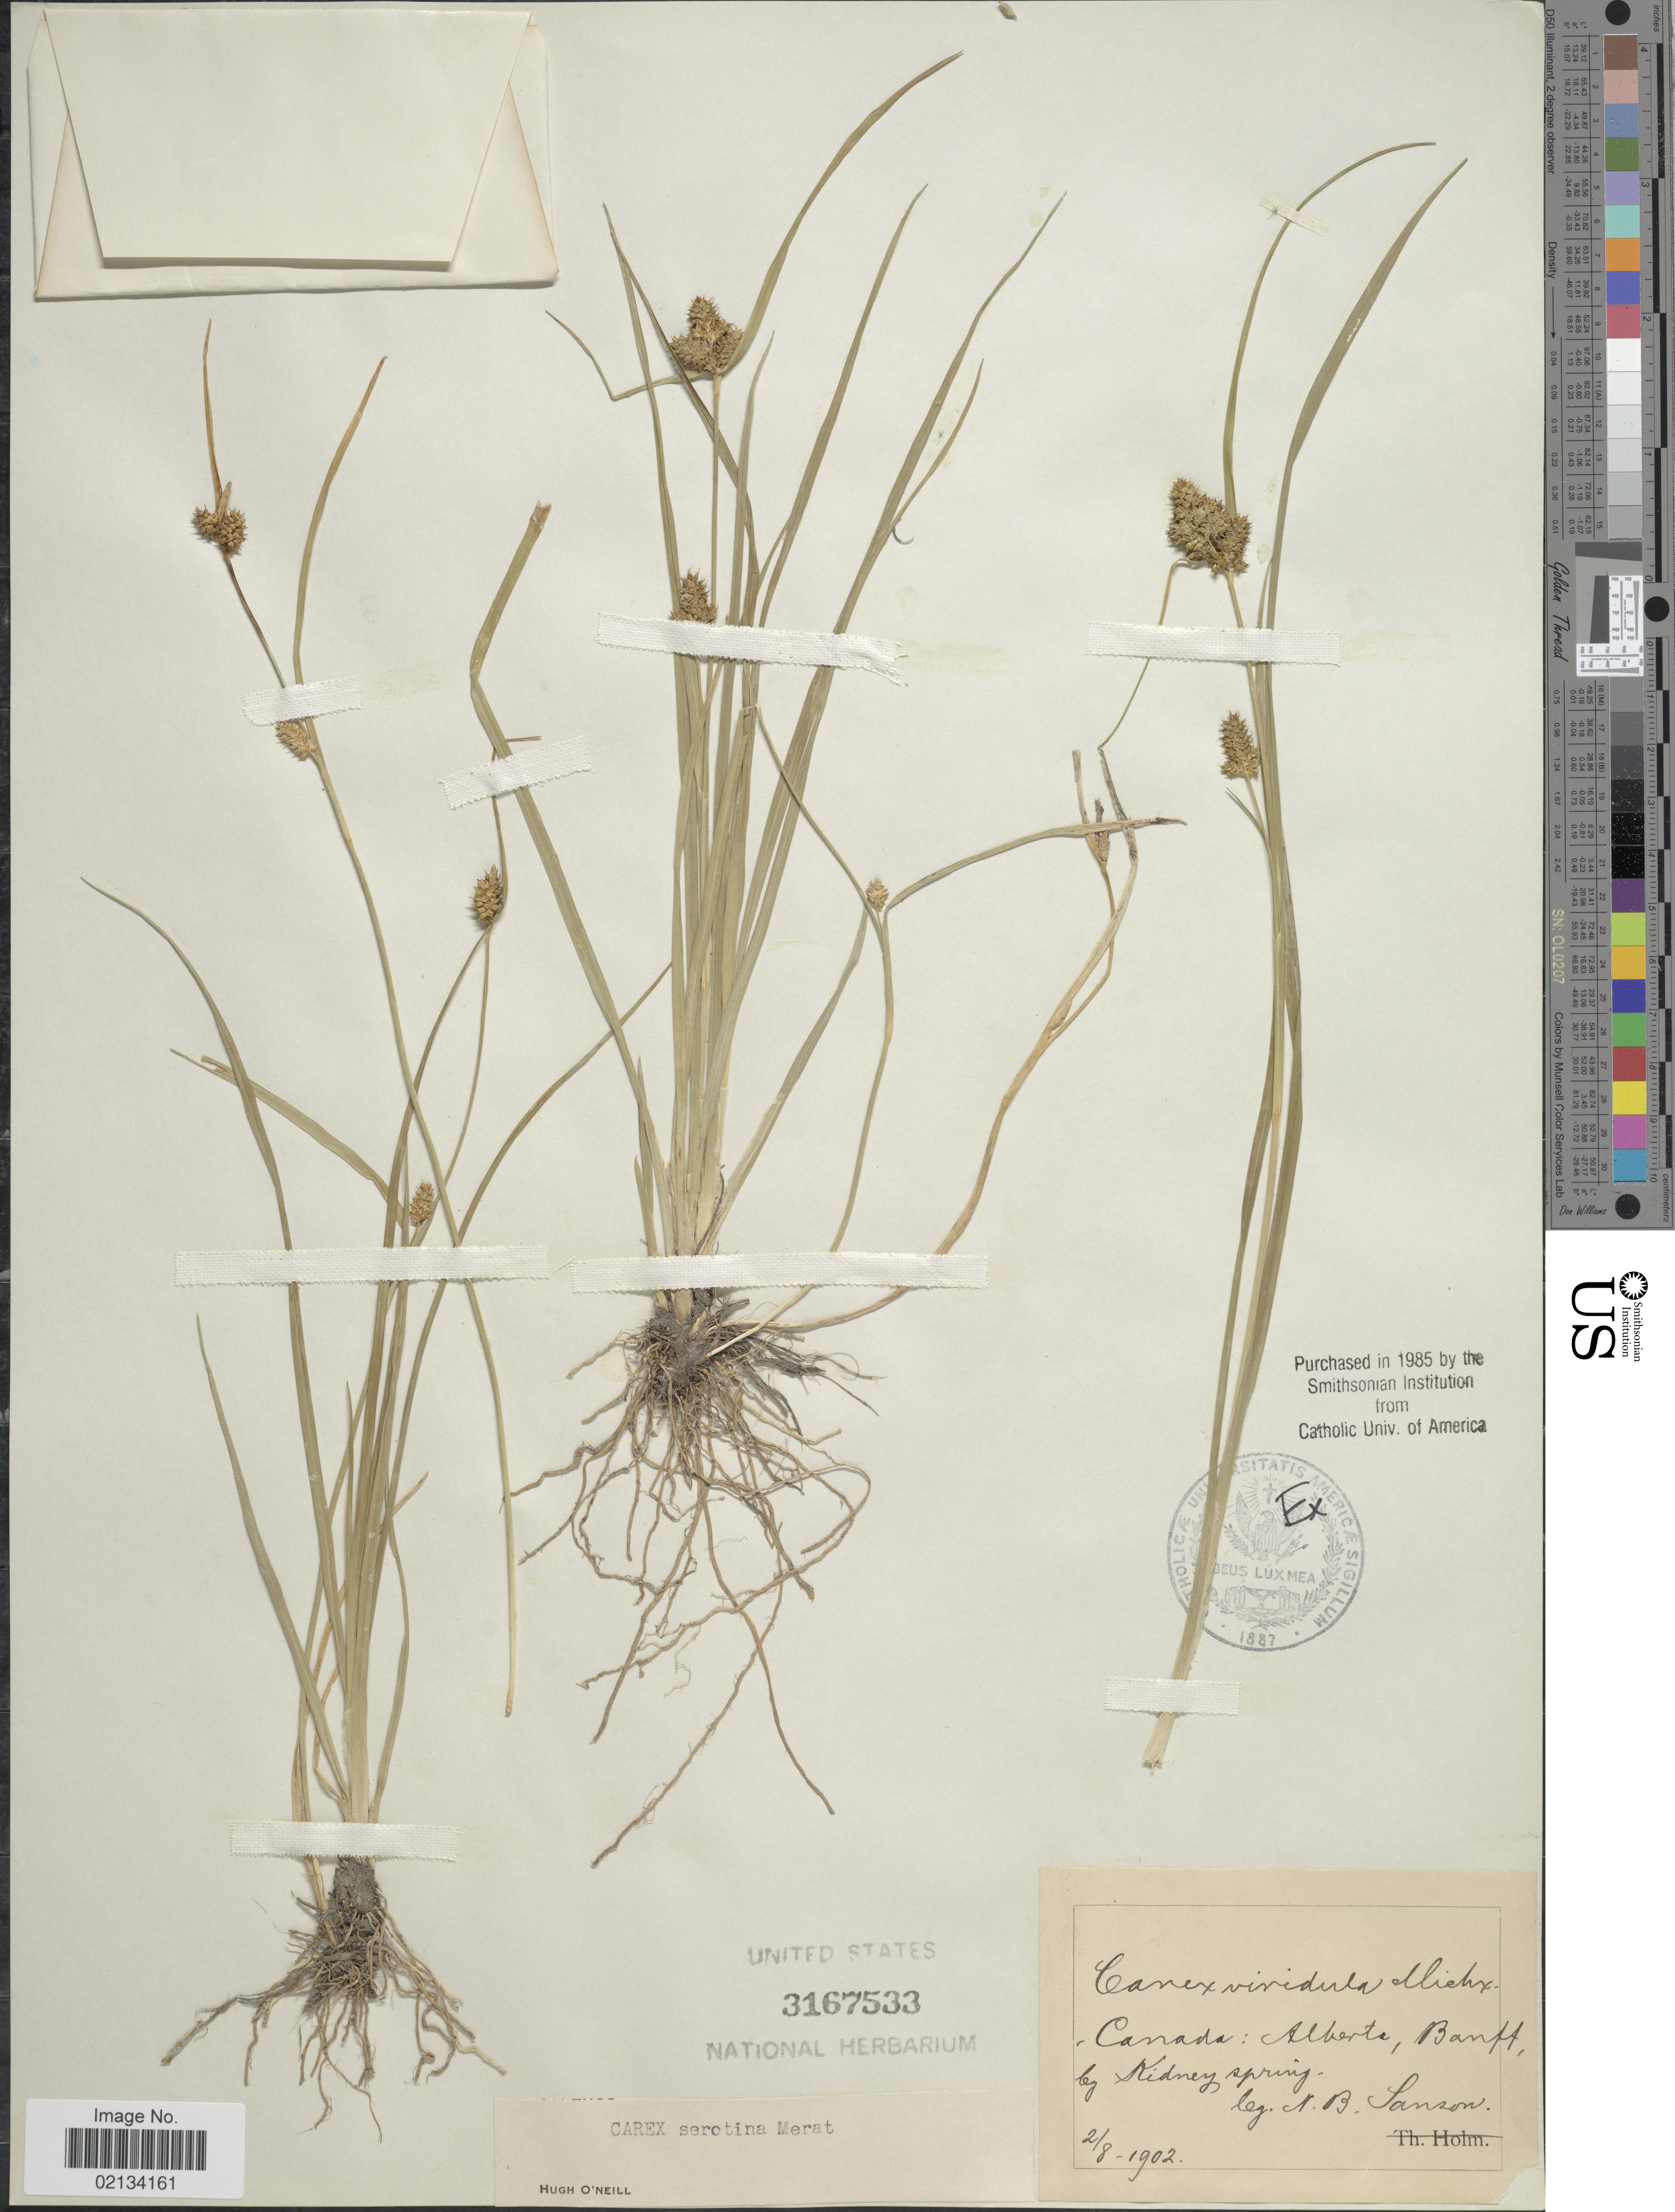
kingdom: Plantae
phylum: Tracheophyta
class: Liliopsida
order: Poales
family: Cyperaceae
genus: Carex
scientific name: Carex oederi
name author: Retz.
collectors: N. Sanson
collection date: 1902-08-02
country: Canada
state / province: Alberta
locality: Banff, by Kidney Spring.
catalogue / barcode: US 3167533